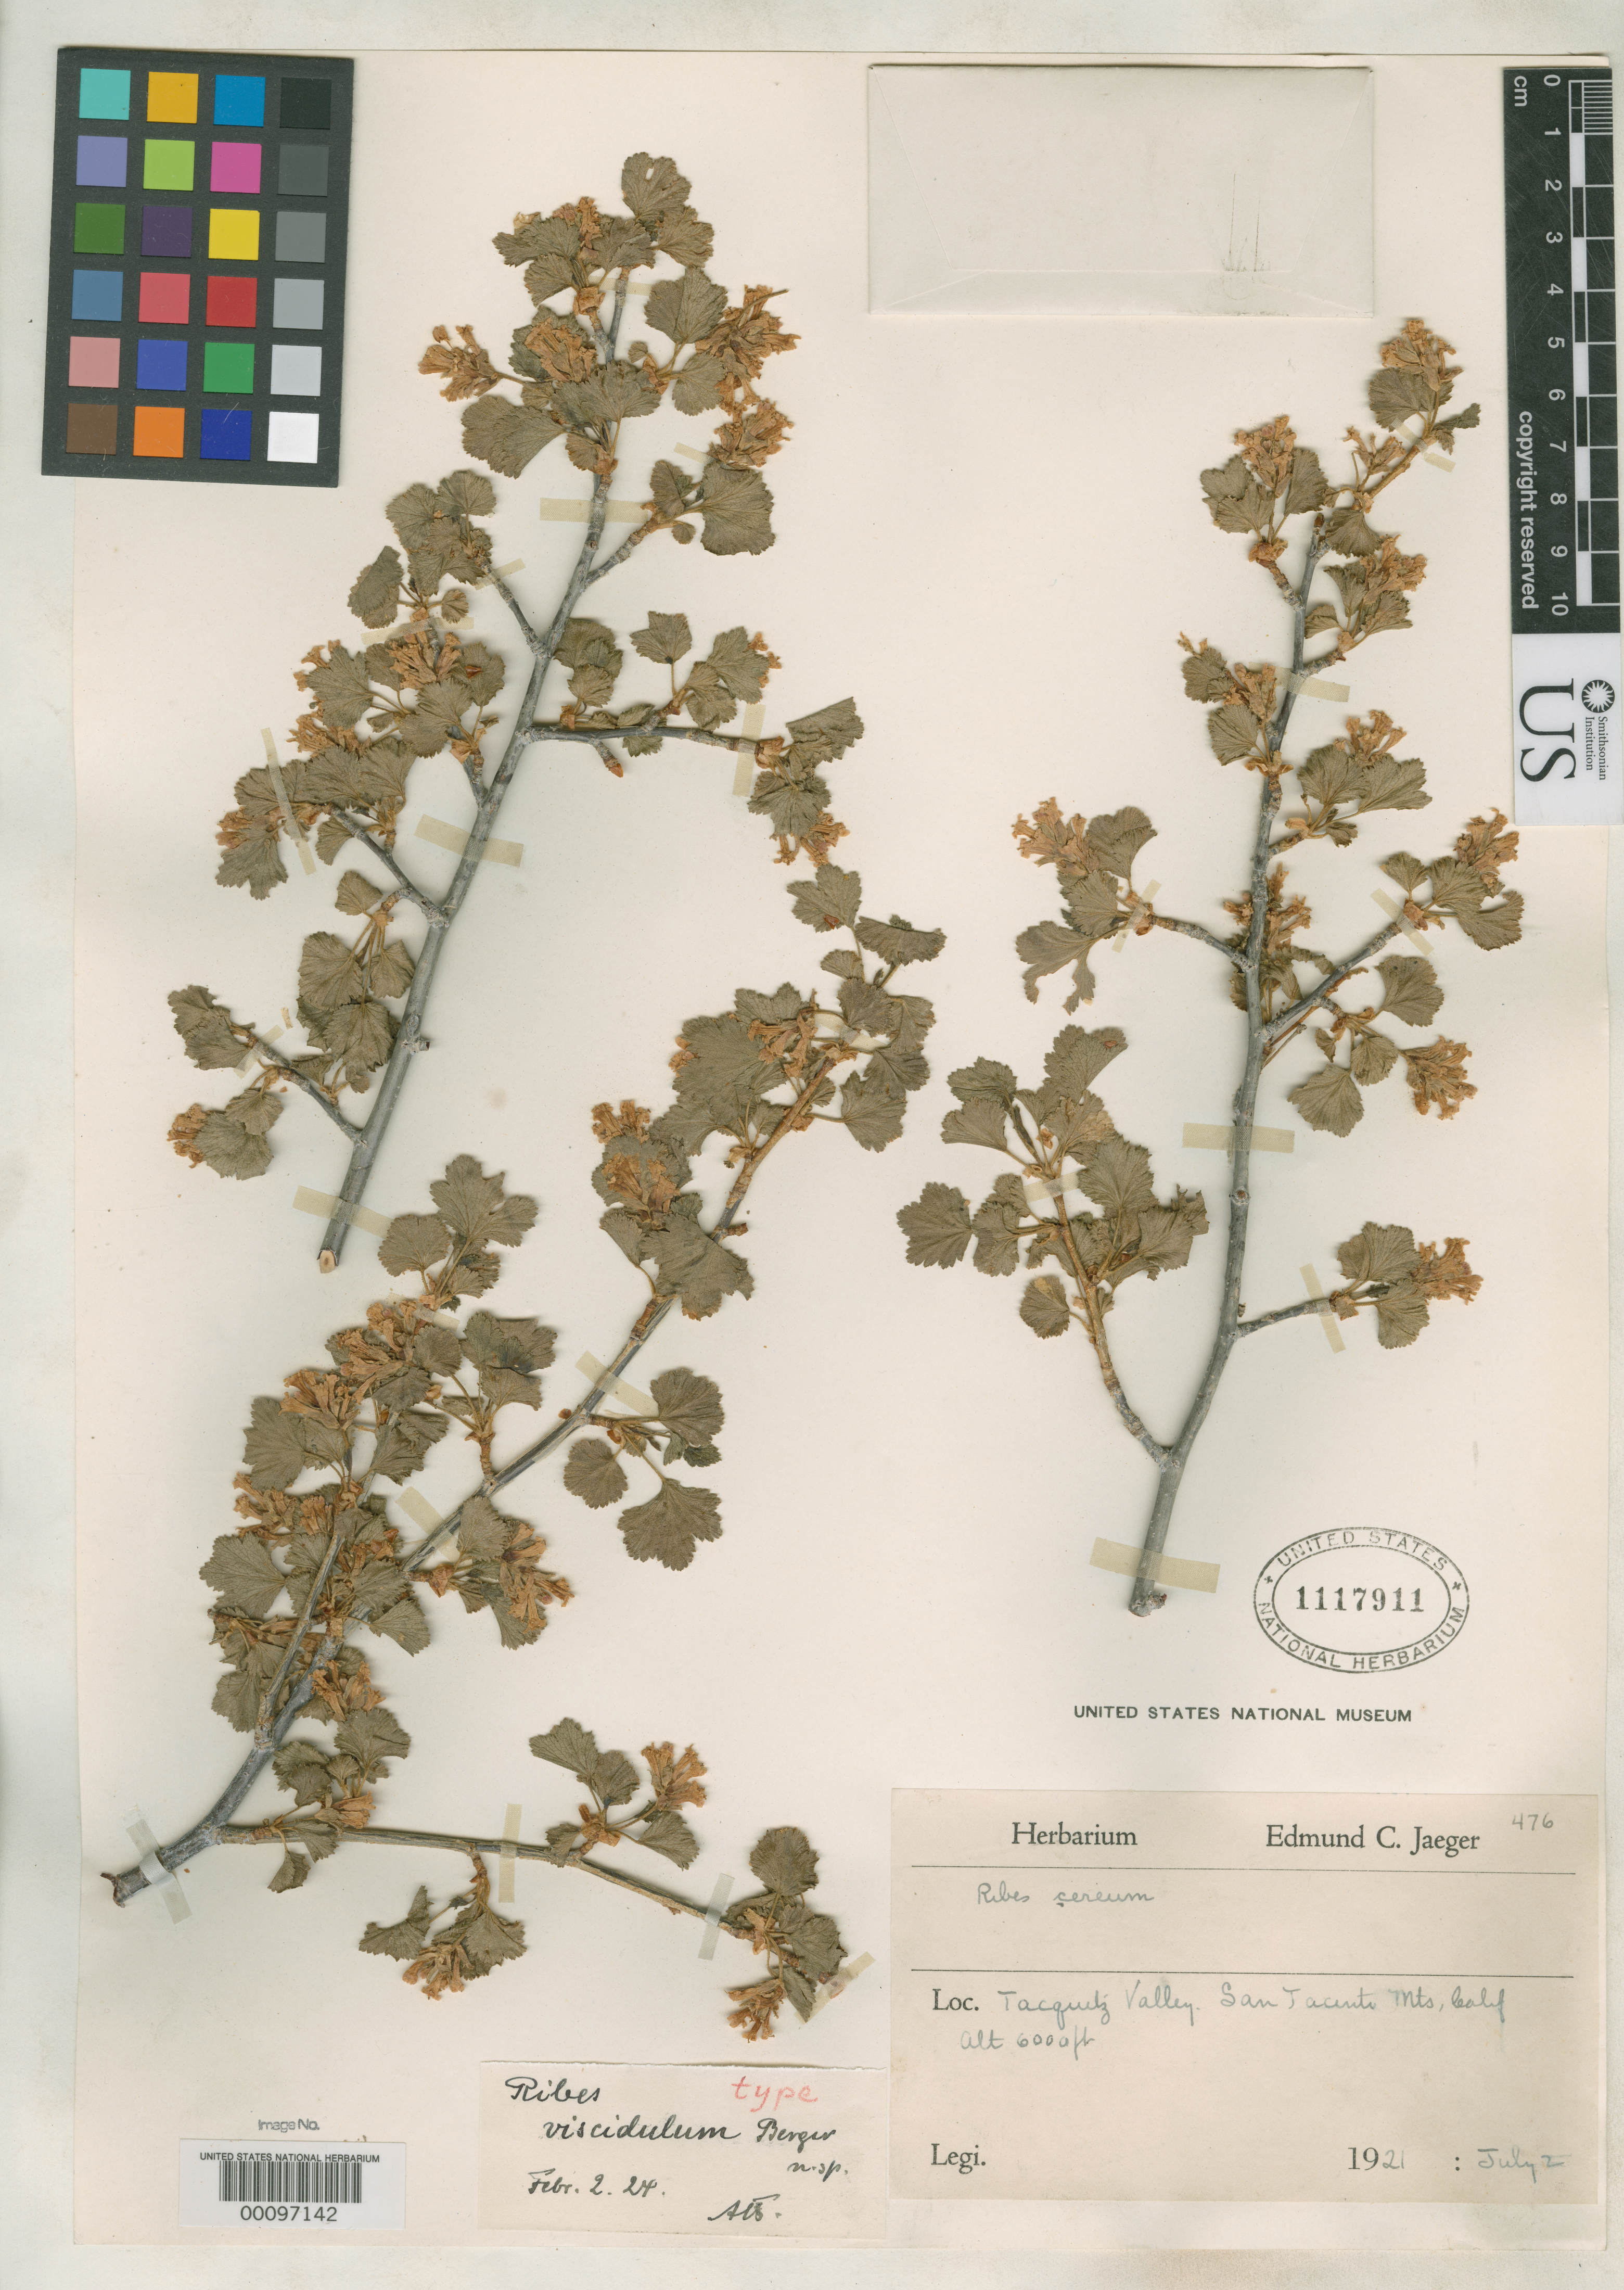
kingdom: Plantae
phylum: Tracheophyta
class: Magnoliopsida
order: Saxifragales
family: Grossulariaceae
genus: Ribes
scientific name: Ribes viscidulum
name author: A. Berger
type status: Type Collection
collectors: E. Jaeger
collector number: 476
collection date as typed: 02 Jul 1921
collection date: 1921-07-02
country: United States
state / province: California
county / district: Riverside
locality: San Jacinto Mts., Taquetz Valley.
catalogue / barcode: US 1117911